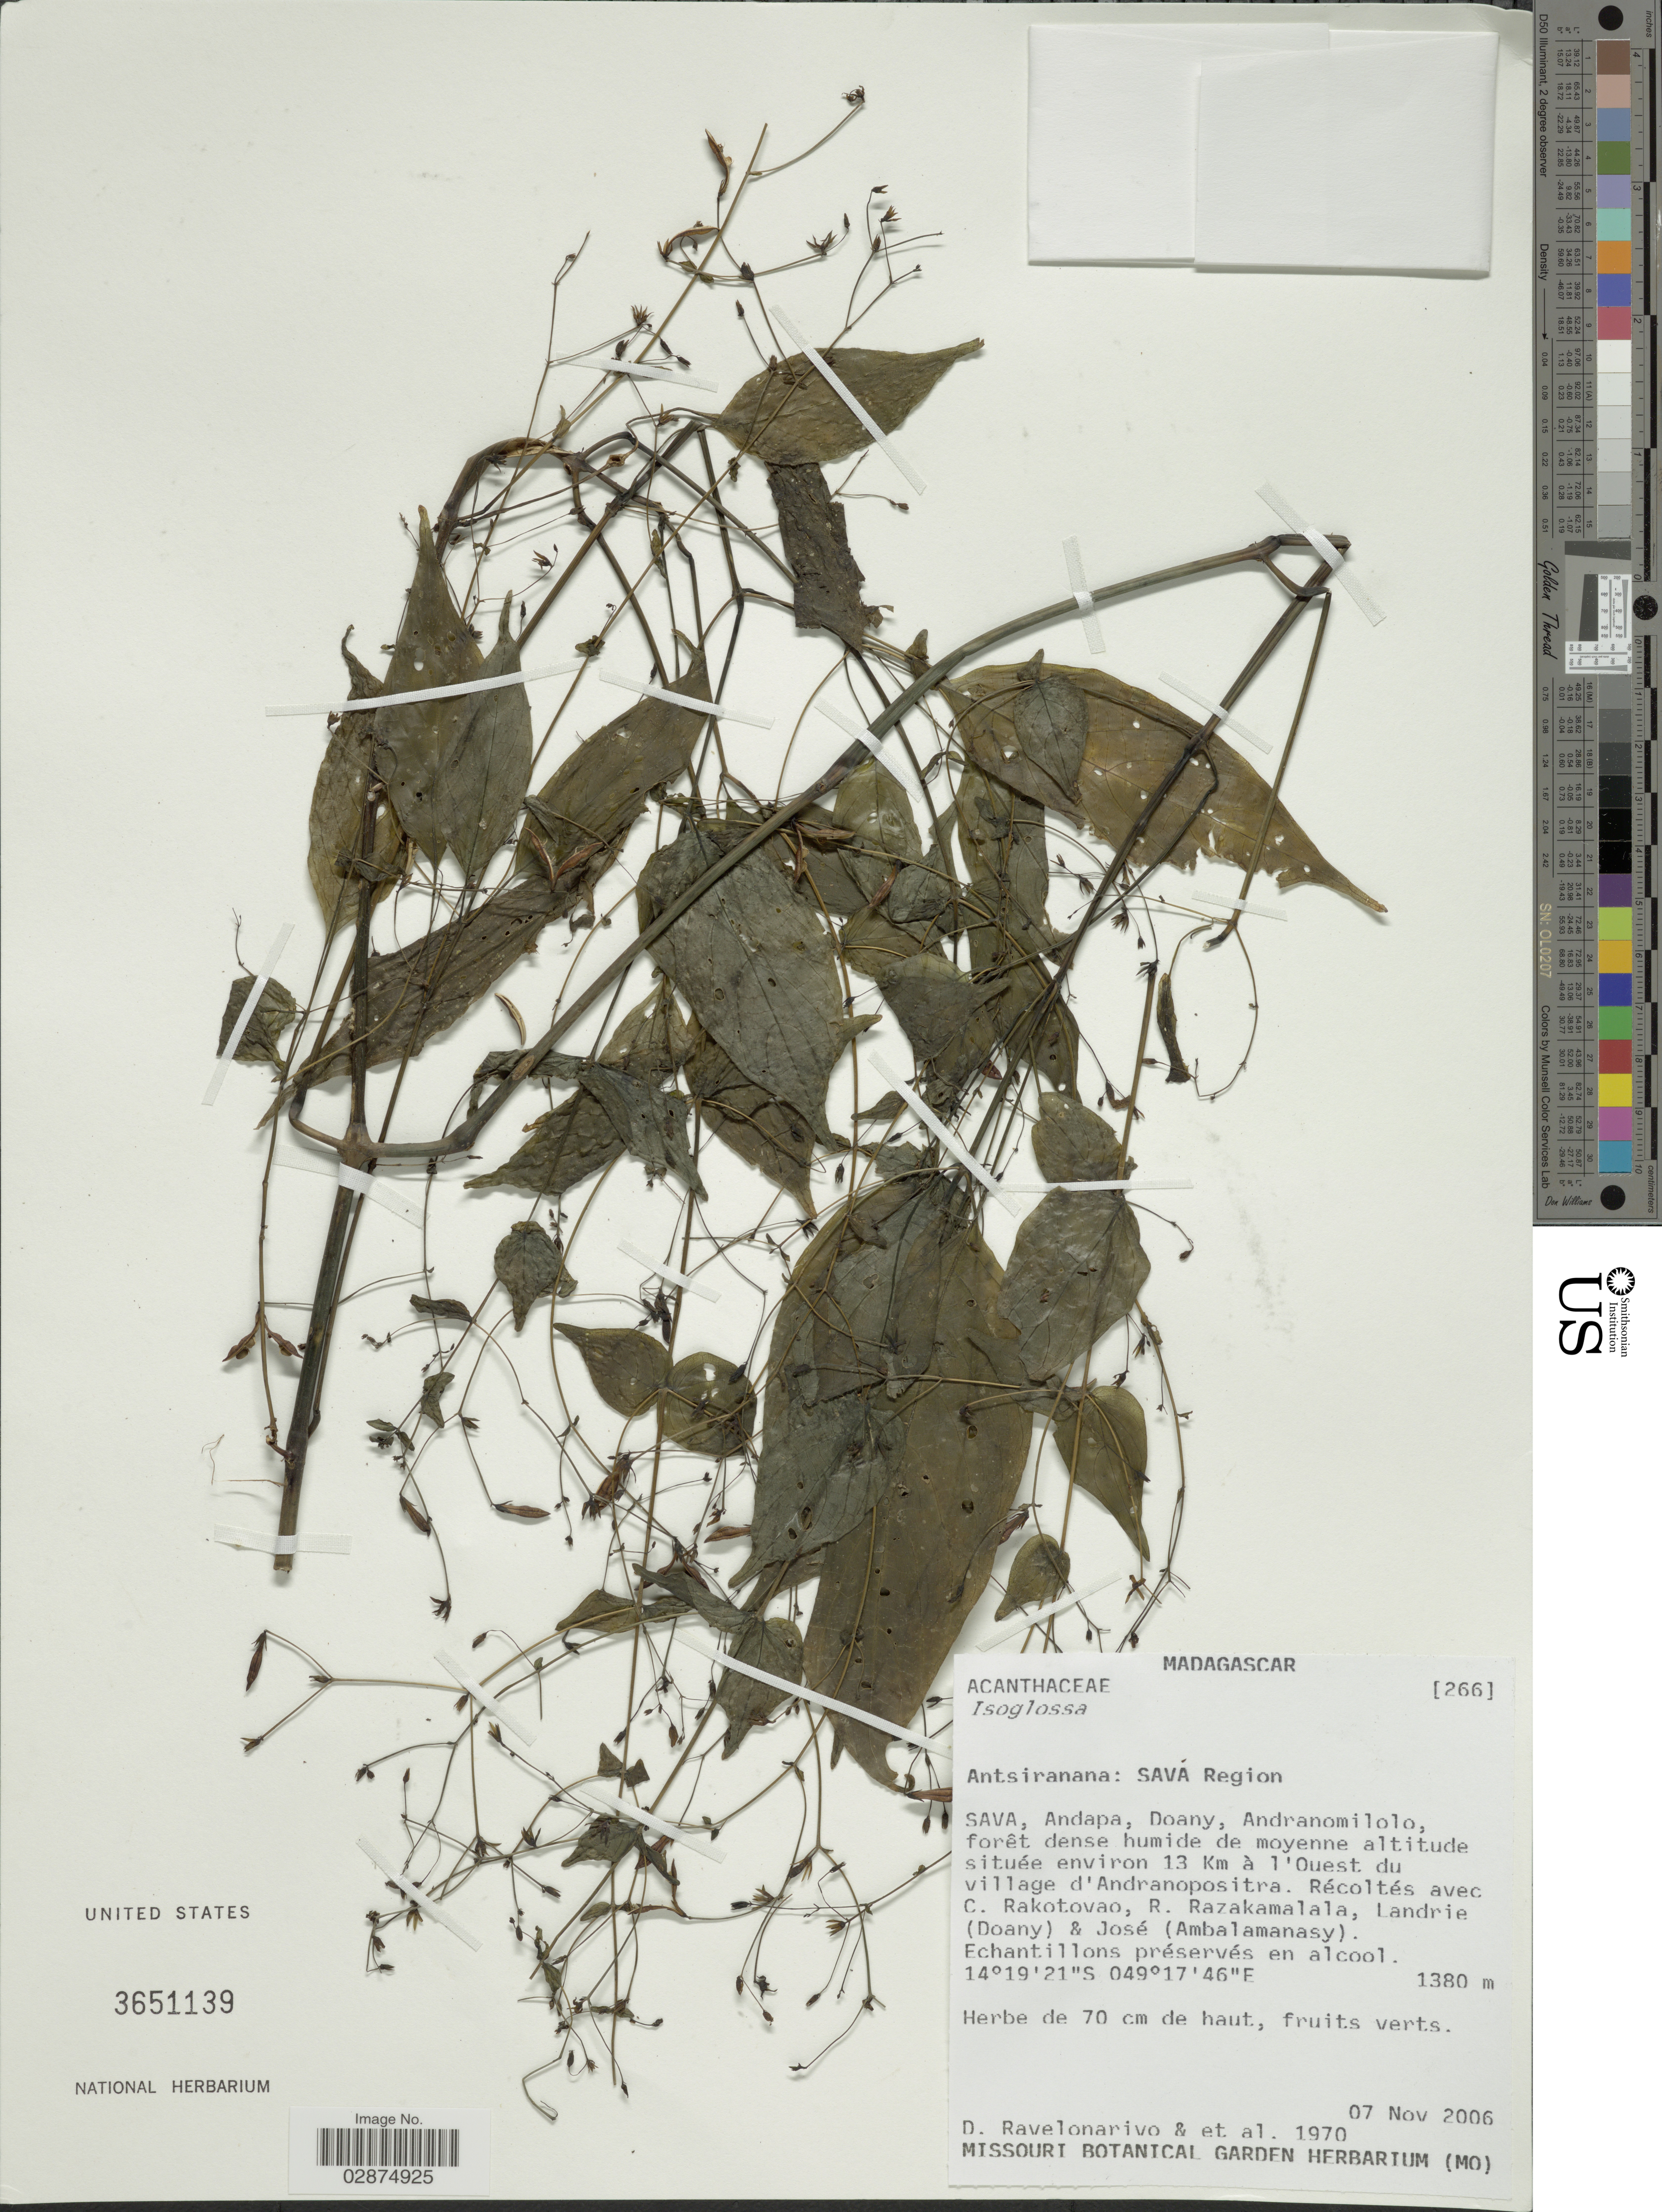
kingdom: Plantae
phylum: Tracheophyta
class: Magnoliopsida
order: Lamiales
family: Acanthaceae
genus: Isoglossa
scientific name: Isoglossa sp.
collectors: D. Ravelonarivo, C. Rakotovao, R. Razakamalala, L. Doany & J. Ambalamanasy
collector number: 1970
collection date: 2006-11-07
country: Madagascar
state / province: Sava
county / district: Andapa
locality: Sava Region. Sava, Andapa, Doany, Andranomilolo, forêt dense humide de moyenne altitude située environ 13 Km à l'Ouest du village d'Andranopositra.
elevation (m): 1380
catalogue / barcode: US 3651139